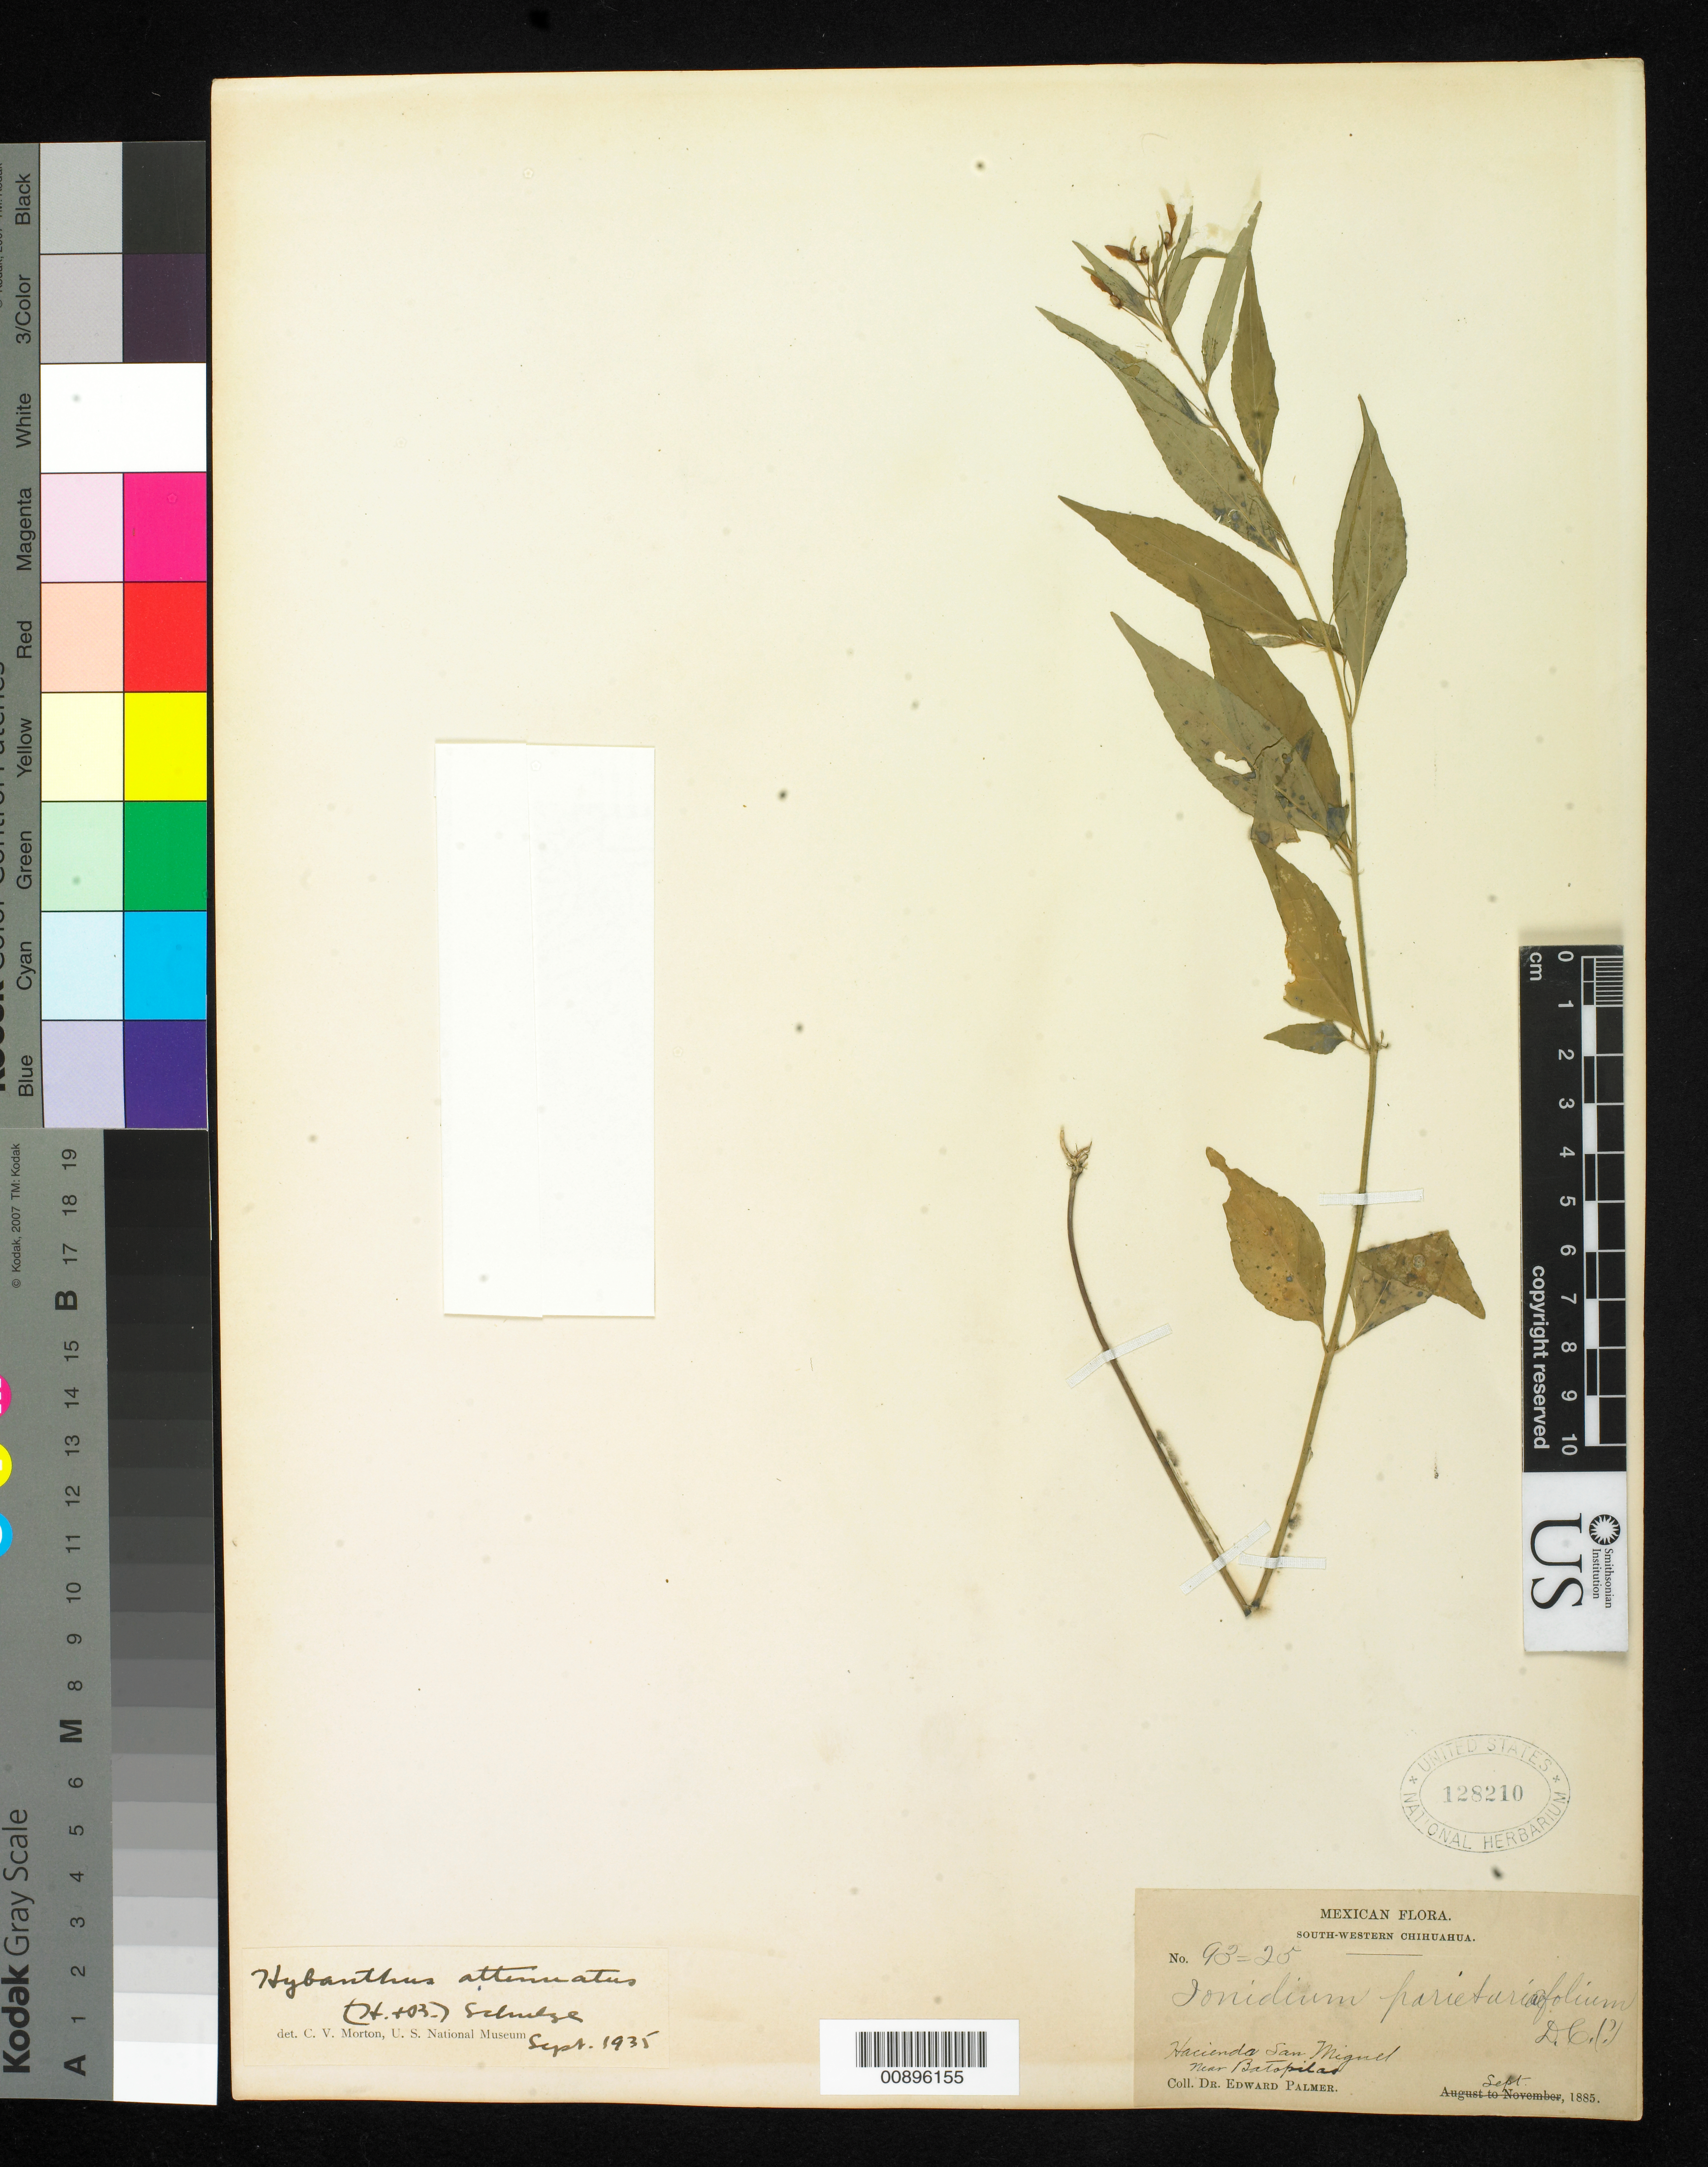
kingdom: Plantae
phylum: Tracheophyta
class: Magnoliopsida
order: Malpighiales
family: Violaceae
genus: Pombalia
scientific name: Pombalia attenuata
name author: (Humb. & Bonpl. ex Willd.) Paula-Souza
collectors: E. Palmer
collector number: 93 = 25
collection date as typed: Sep 1885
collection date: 1885-09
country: Mexico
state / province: Chihuahua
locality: Hacienda San Miguel near Batopilas. South-Western Chihuahua.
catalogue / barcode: US 128210